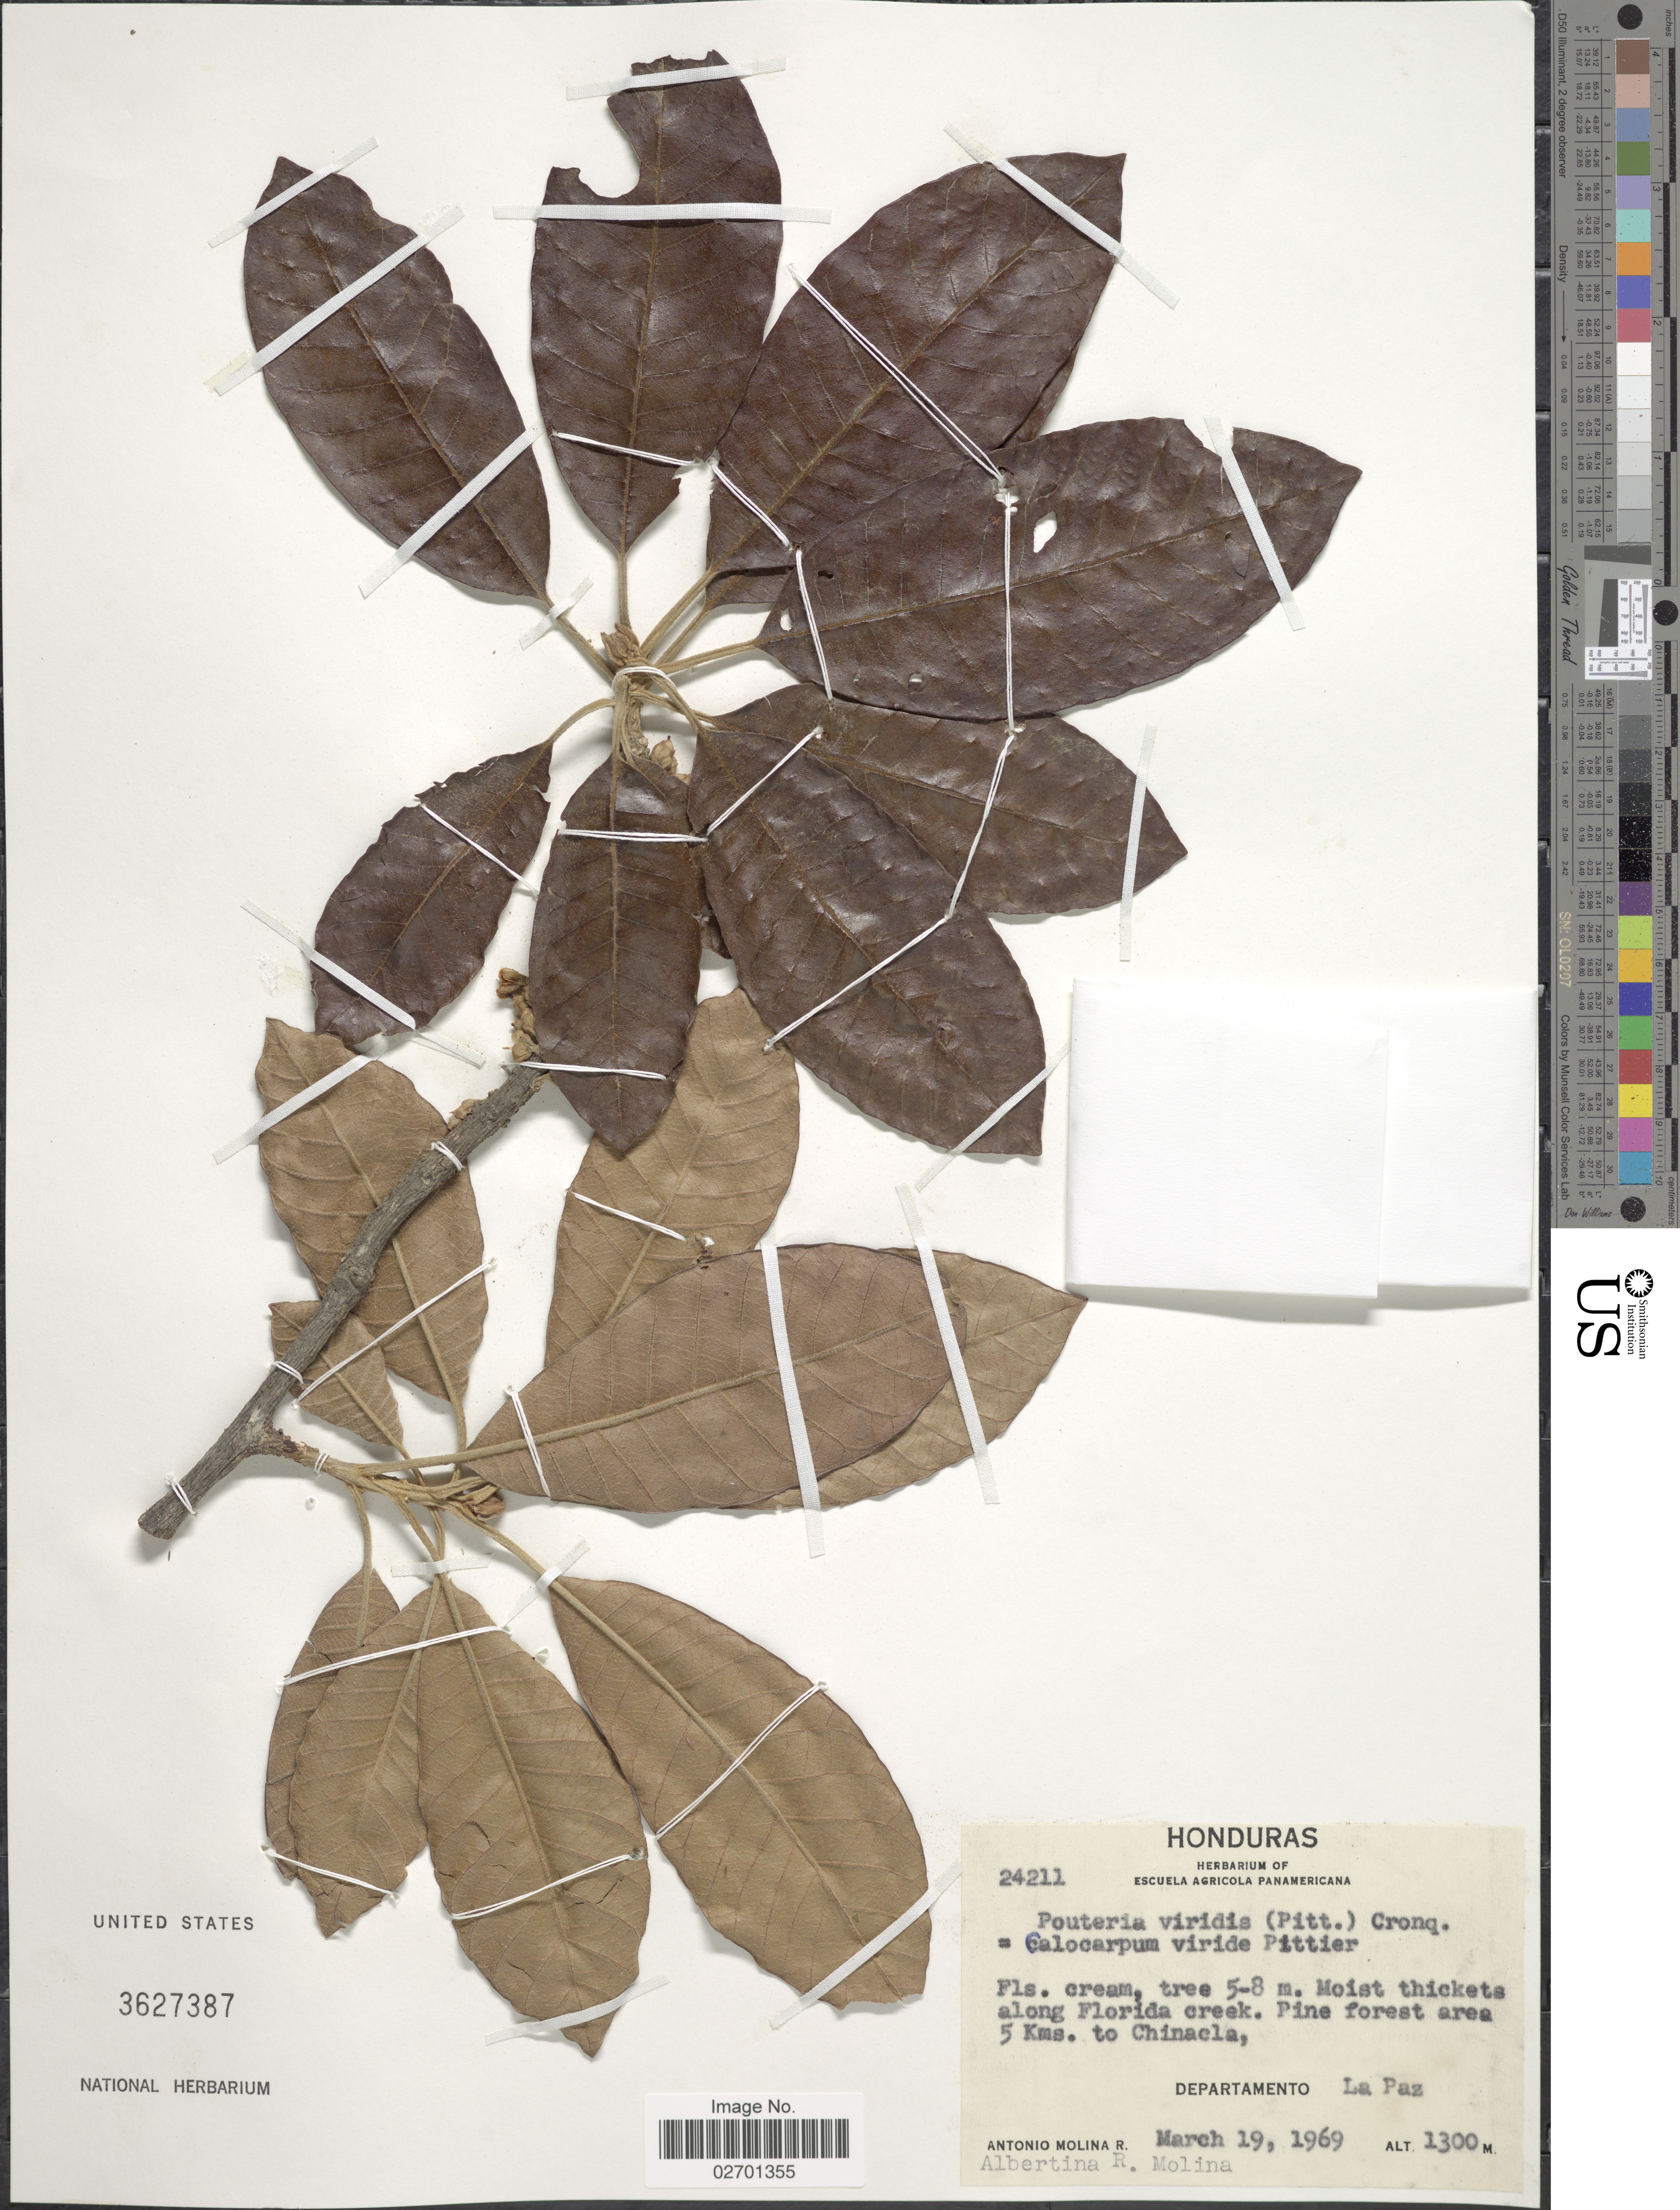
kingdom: Plantae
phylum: Tracheophyta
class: Magnoliopsida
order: Ericales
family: Sapotaceae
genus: Pouteria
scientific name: Pouteria viridis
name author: (Pittier) Cronq.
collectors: A. Molina R. & A. R. Molina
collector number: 24211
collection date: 1969-03-19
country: Honduras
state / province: La Paz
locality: Moist thickets along Florida creek, Pine forest area 5 Kms. to Chinacla.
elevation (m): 1300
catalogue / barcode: US 3627387